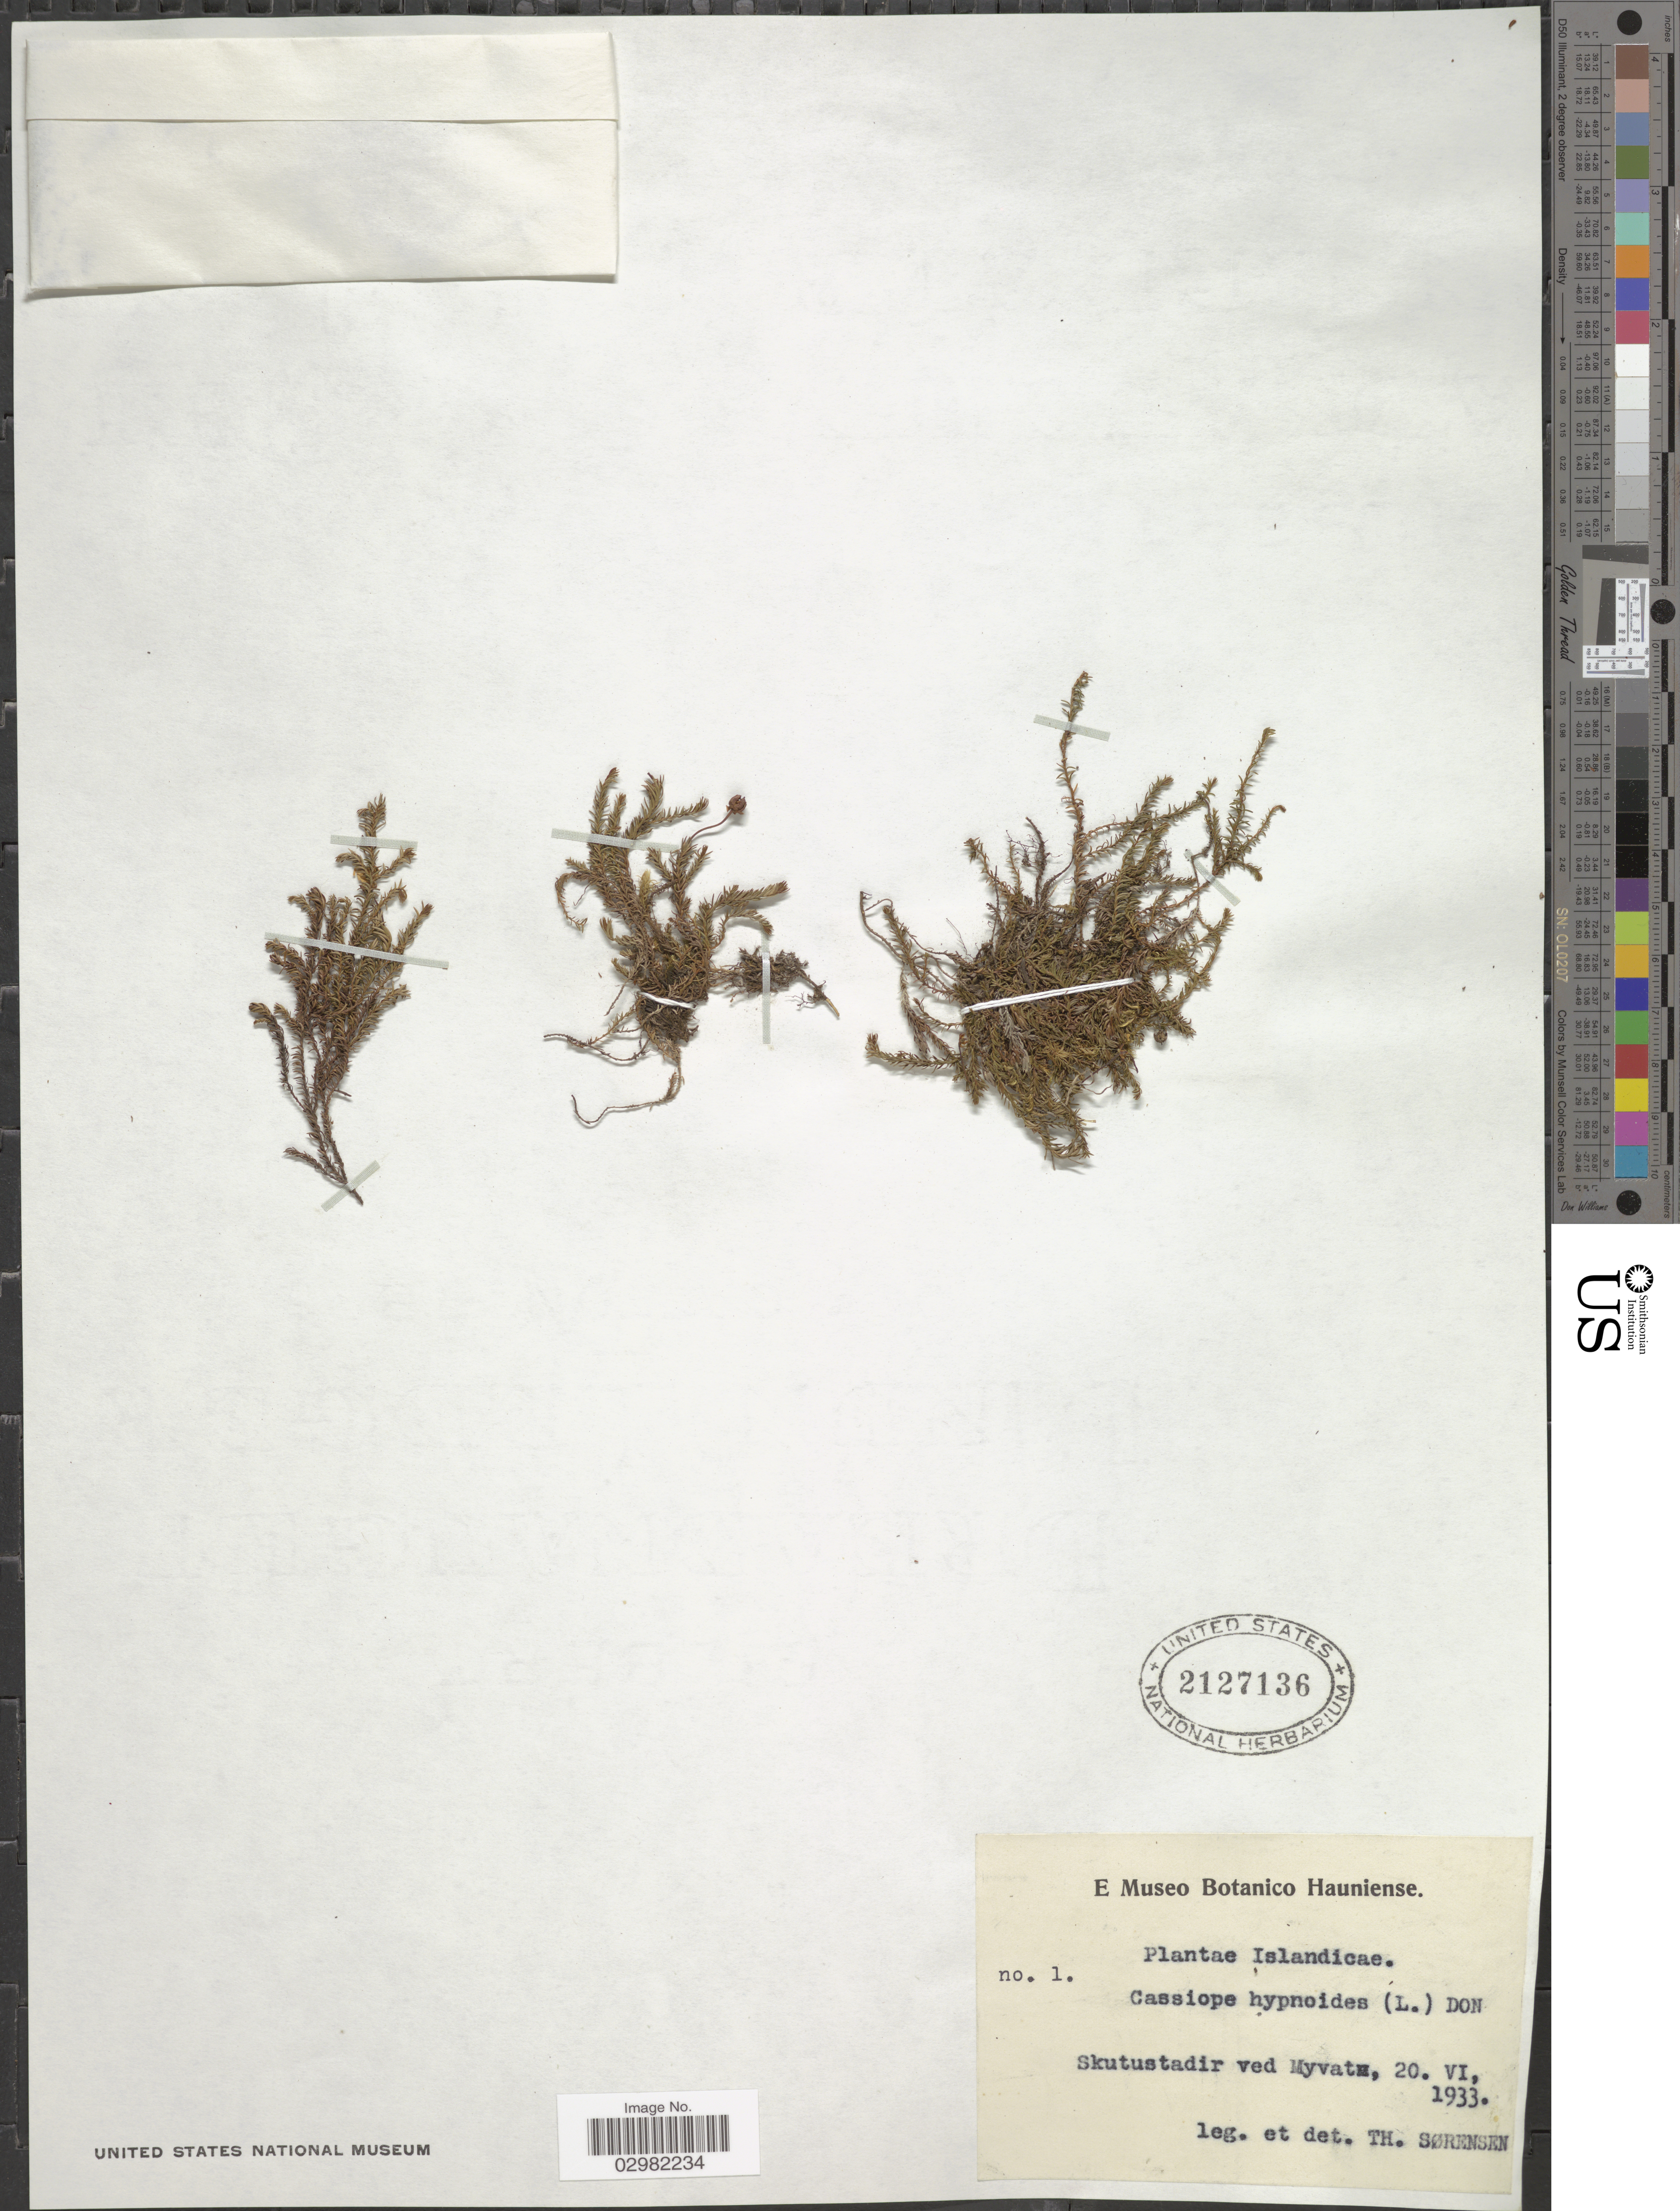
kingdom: Plantae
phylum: Tracheophyta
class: Magnoliopsida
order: Ericales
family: Ericaceae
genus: Cassiope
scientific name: Cassiope hypnoides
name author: (L.) D. Don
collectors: T. Sorensen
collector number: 1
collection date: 1933-06-20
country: Iceland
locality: Skutustadir ved Myvat [illegible text].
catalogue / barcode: US 2127136